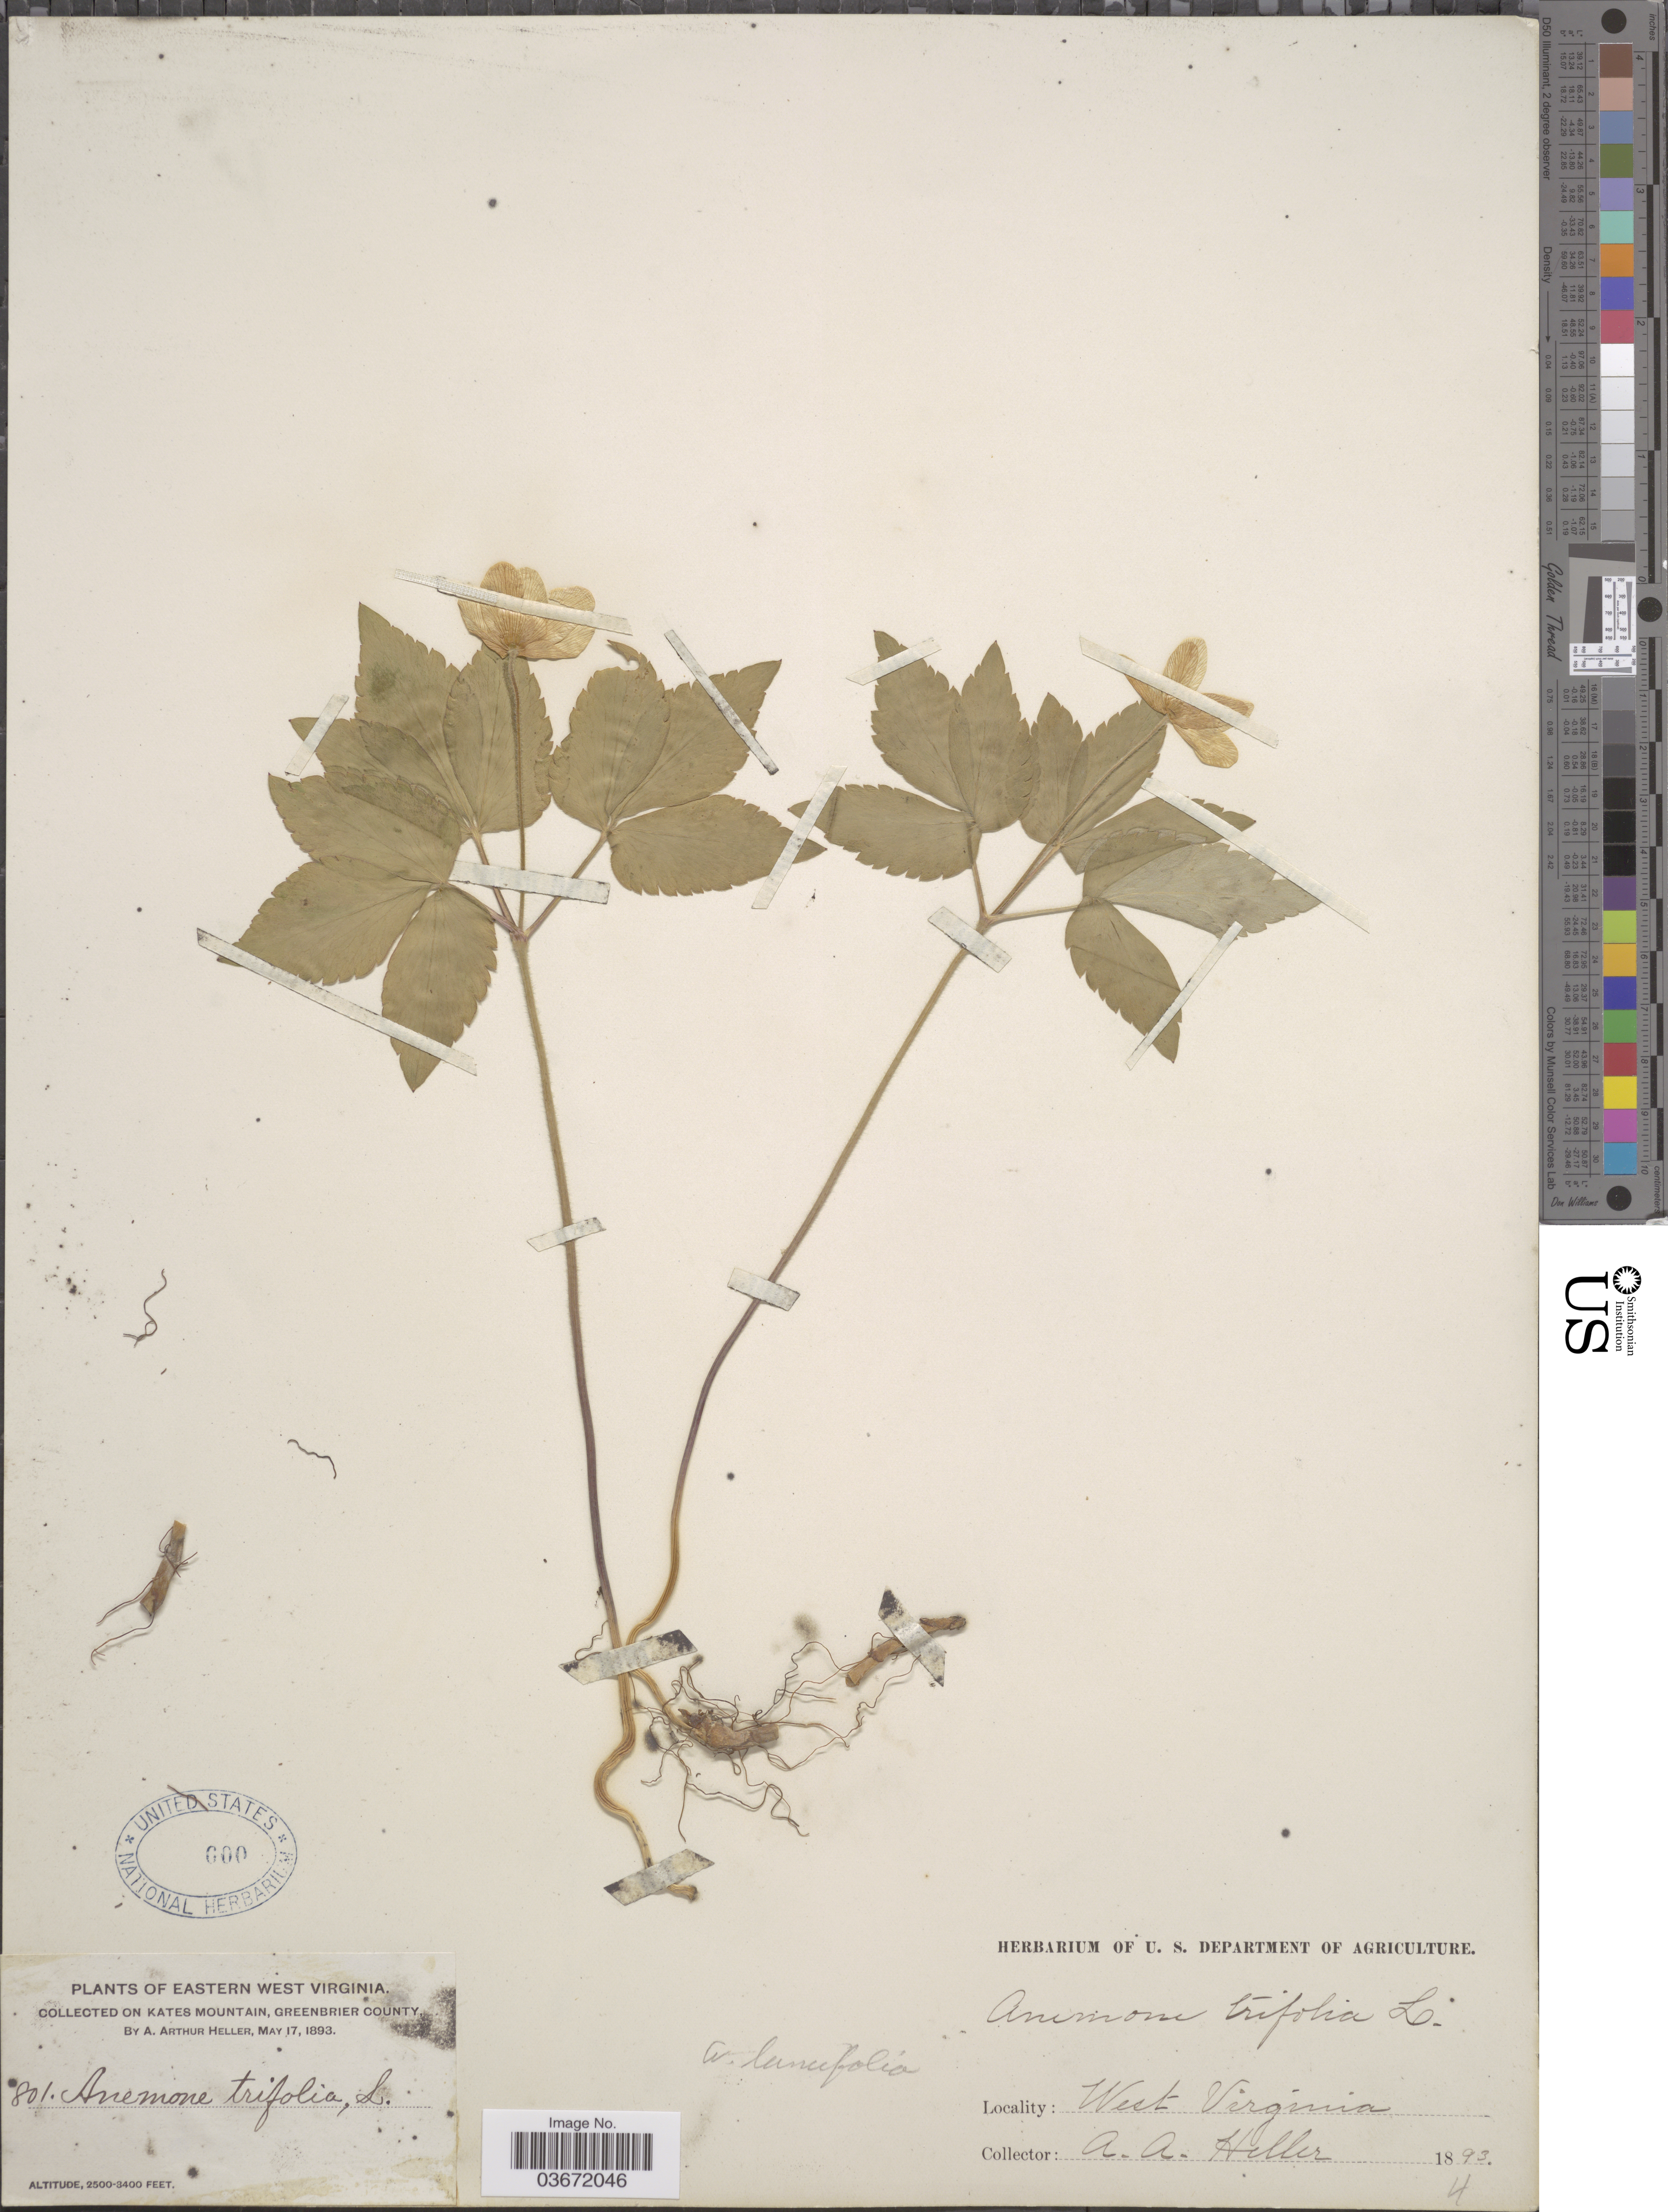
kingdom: Plantae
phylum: Tracheophyta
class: Magnoliopsida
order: Ranunculales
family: Ranunculaceae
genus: Anemone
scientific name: Anemone lancifolia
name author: Pursh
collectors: A. A. Heller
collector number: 801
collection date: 1893-05-17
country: United States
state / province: West Virginia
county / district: Greenbrier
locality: Eastern West Virginia. On Kates Mountain, Greenbrier County.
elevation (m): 762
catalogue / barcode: US 600